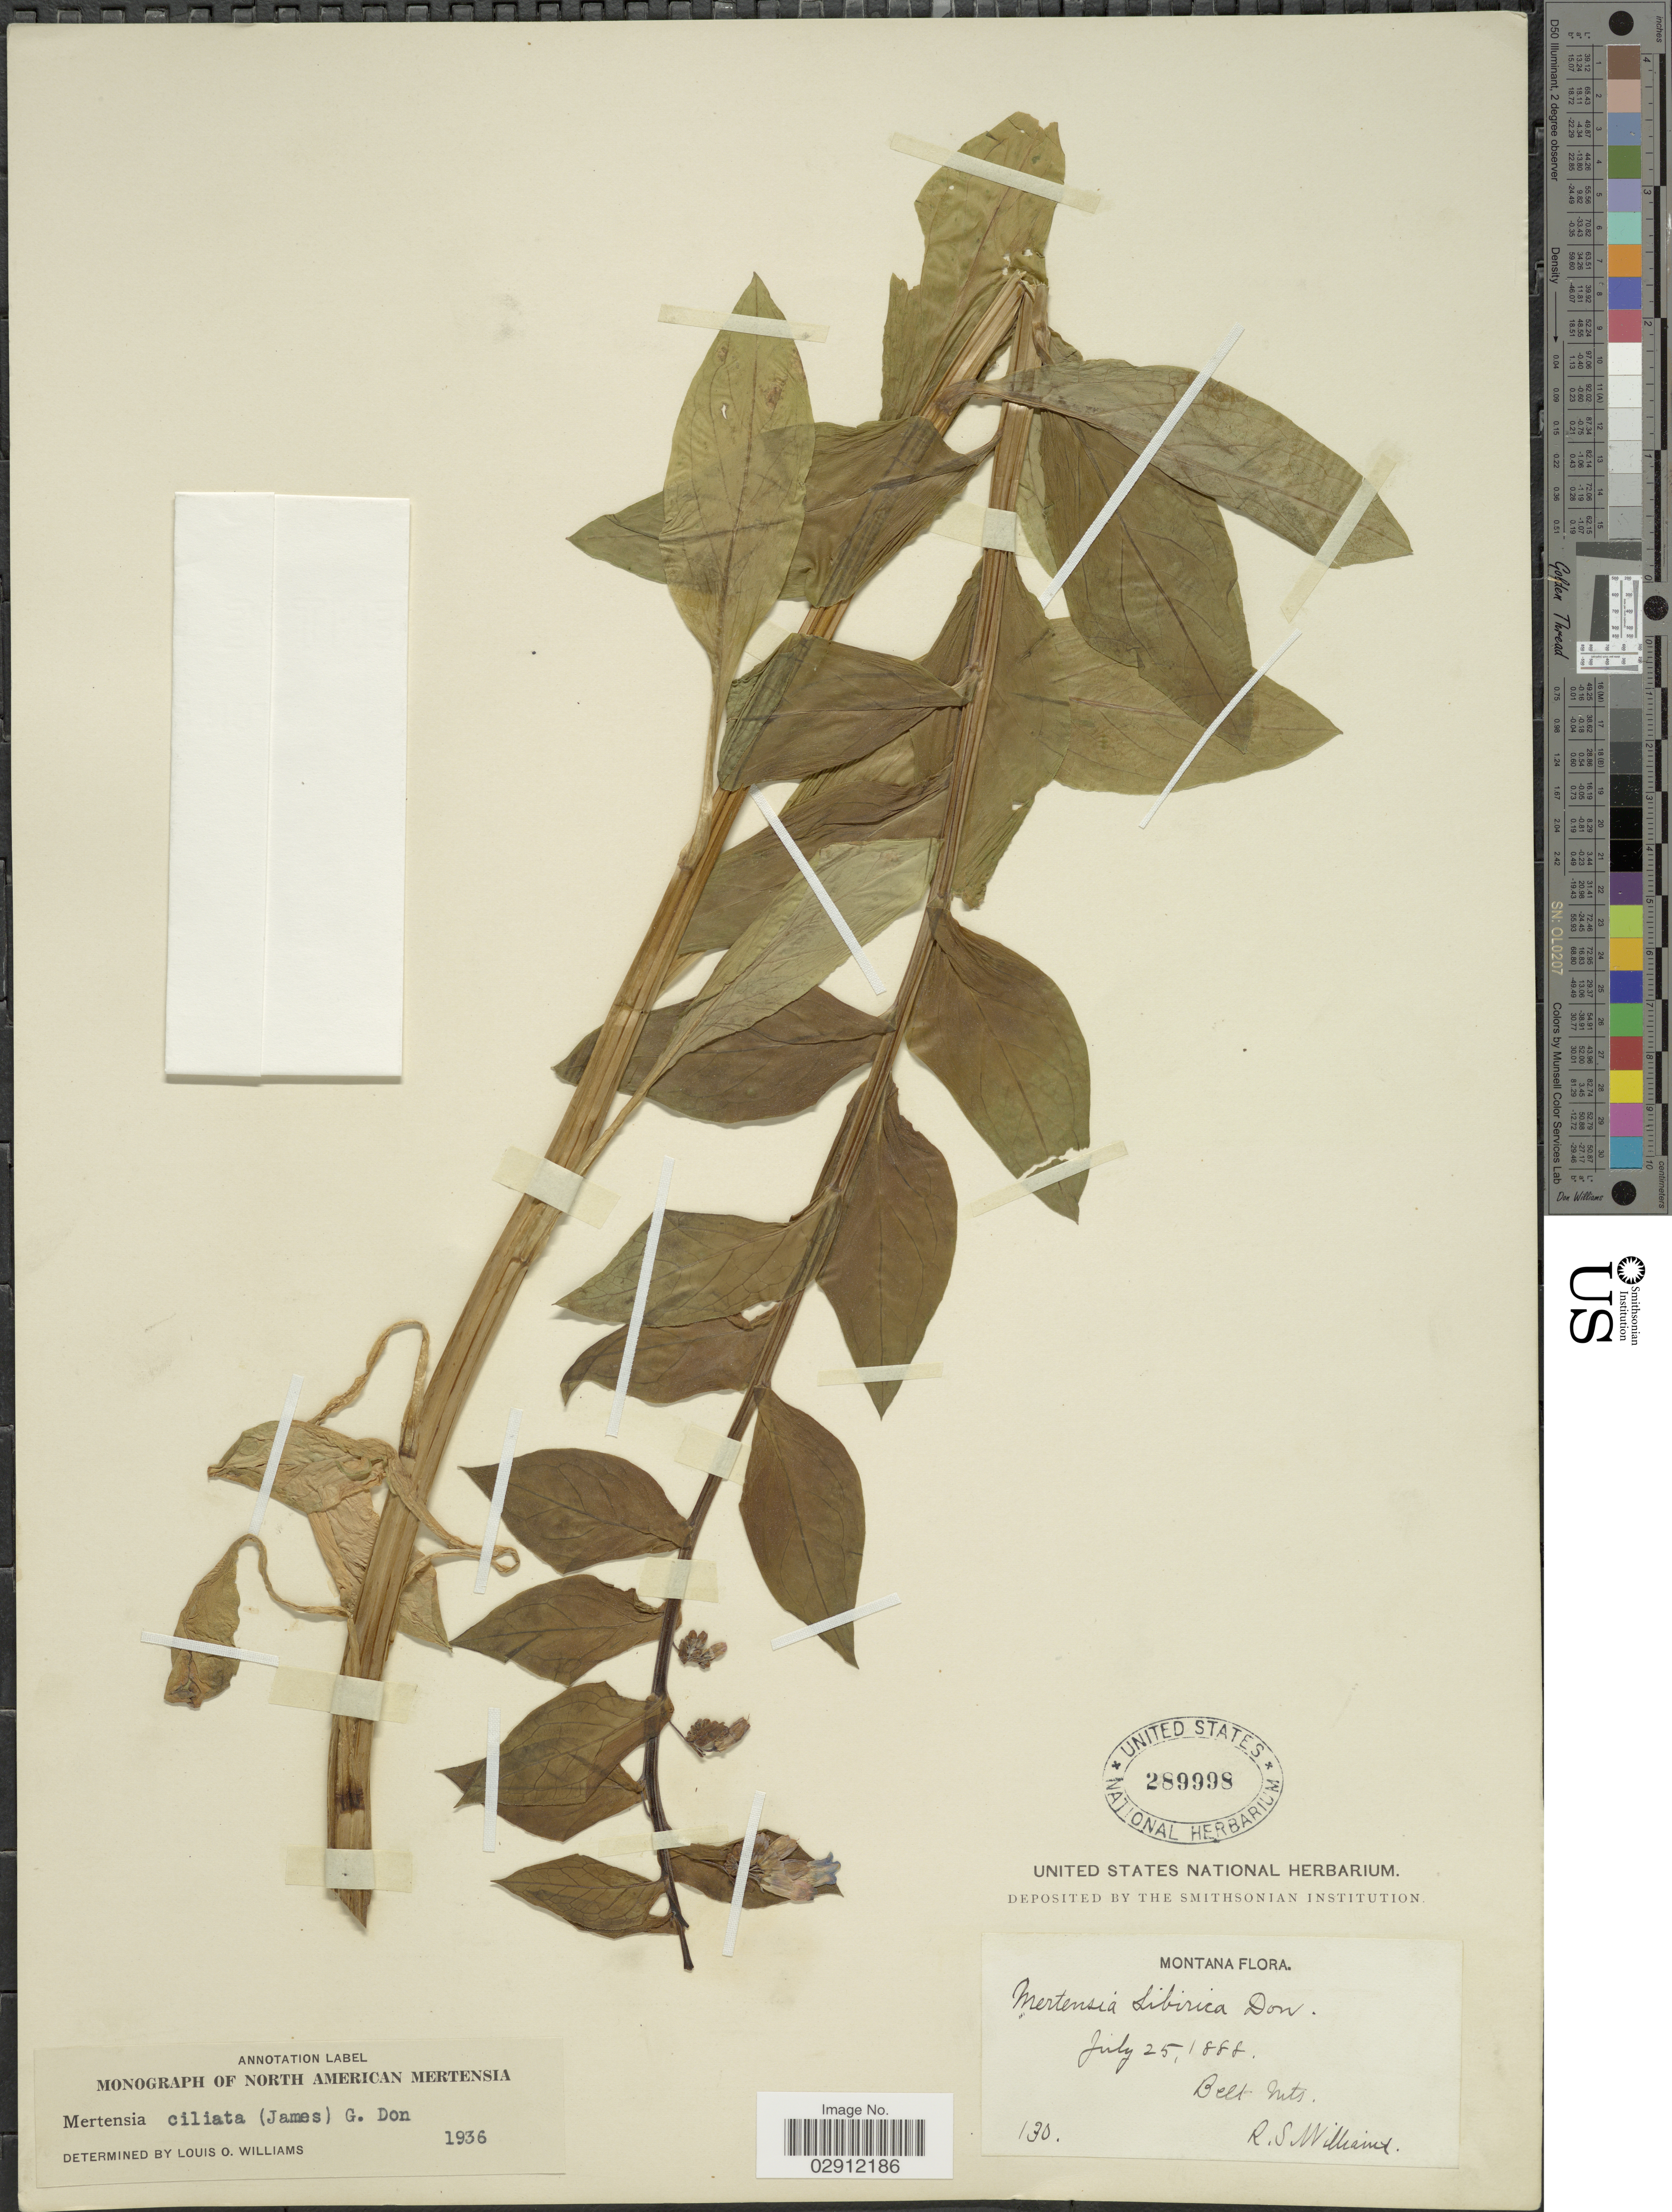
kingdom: Plantae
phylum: Tracheophyta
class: Magnoliopsida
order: Boraginales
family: Boraginaceae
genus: Mertensia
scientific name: Mertensia ciliata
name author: (James) G. Don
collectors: R. S. Williams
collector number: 130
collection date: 1888-07-25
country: United States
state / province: Montana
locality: Belt Mts.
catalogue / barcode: US 289998